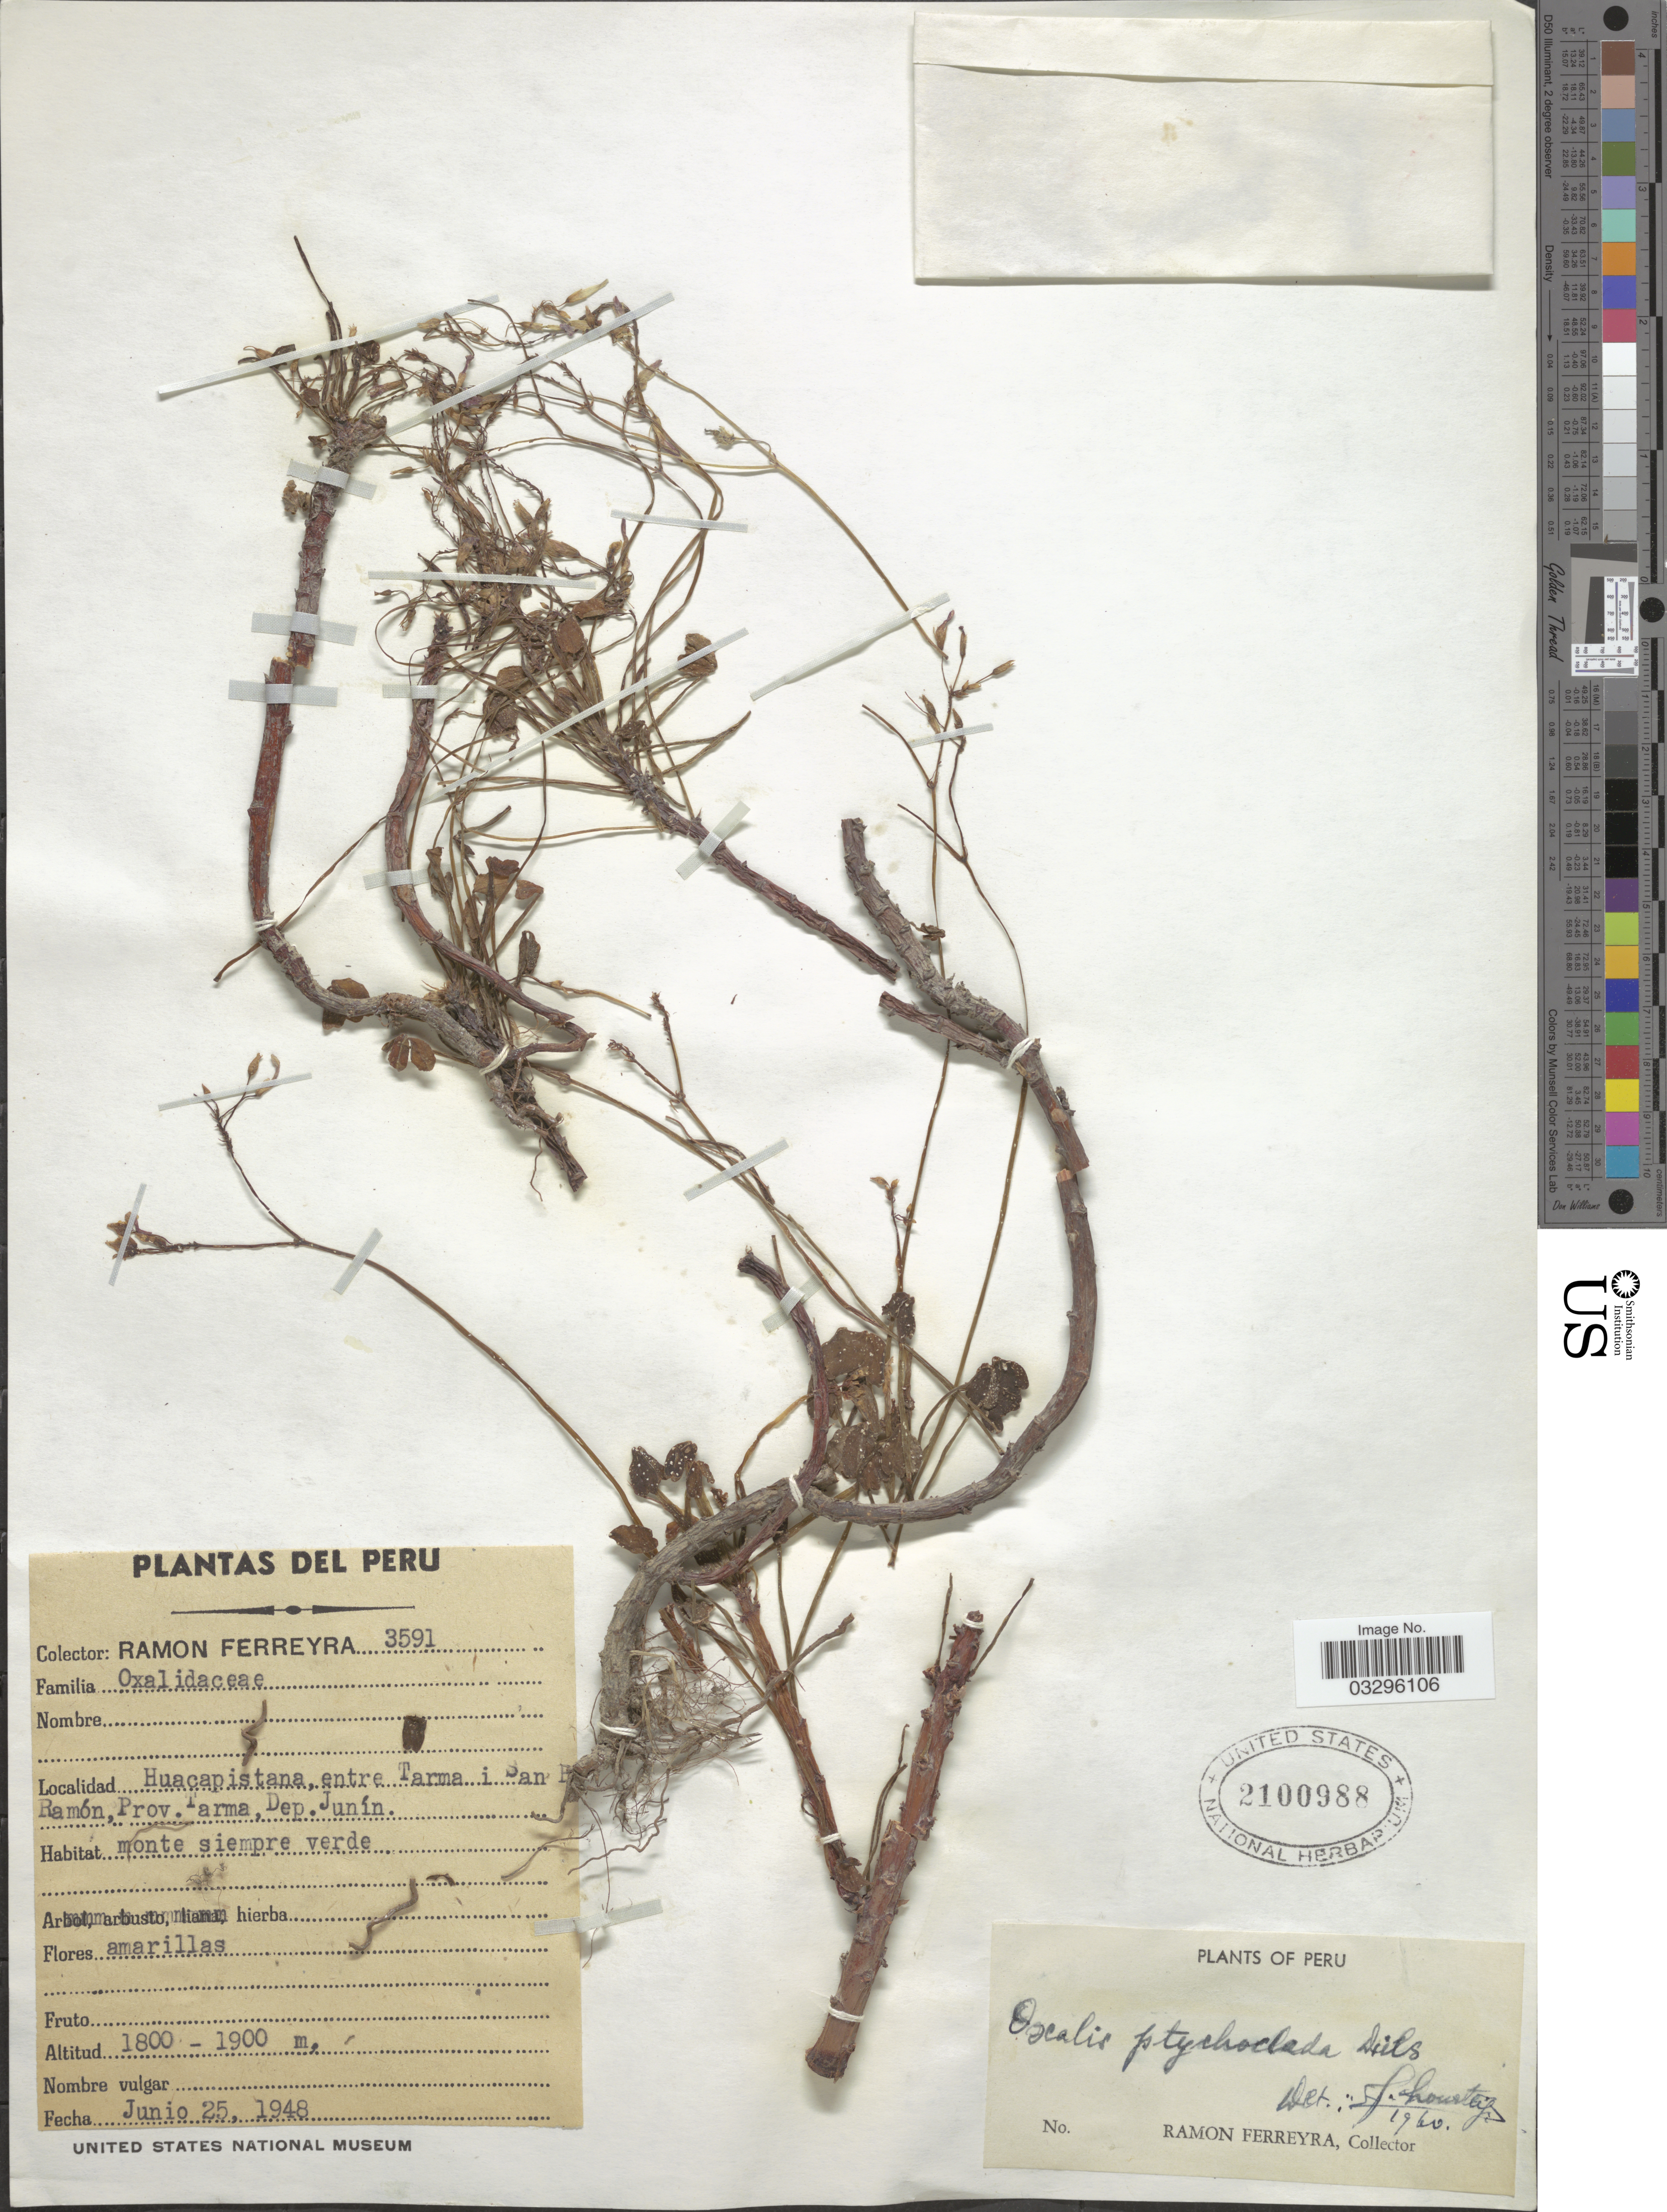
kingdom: Plantae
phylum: Tracheophyta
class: Magnoliopsida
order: Oxalidales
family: Oxalidaceae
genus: Oxalis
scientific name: Oxalis ptychoclada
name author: Diels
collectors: R. A. Ferreyra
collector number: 3591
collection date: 1948-06-25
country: Peru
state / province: Junín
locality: Huacapistana, entre Tarma i San Ramón, Prov. Tarma, Dep. Junín.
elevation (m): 1800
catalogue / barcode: US 2100988